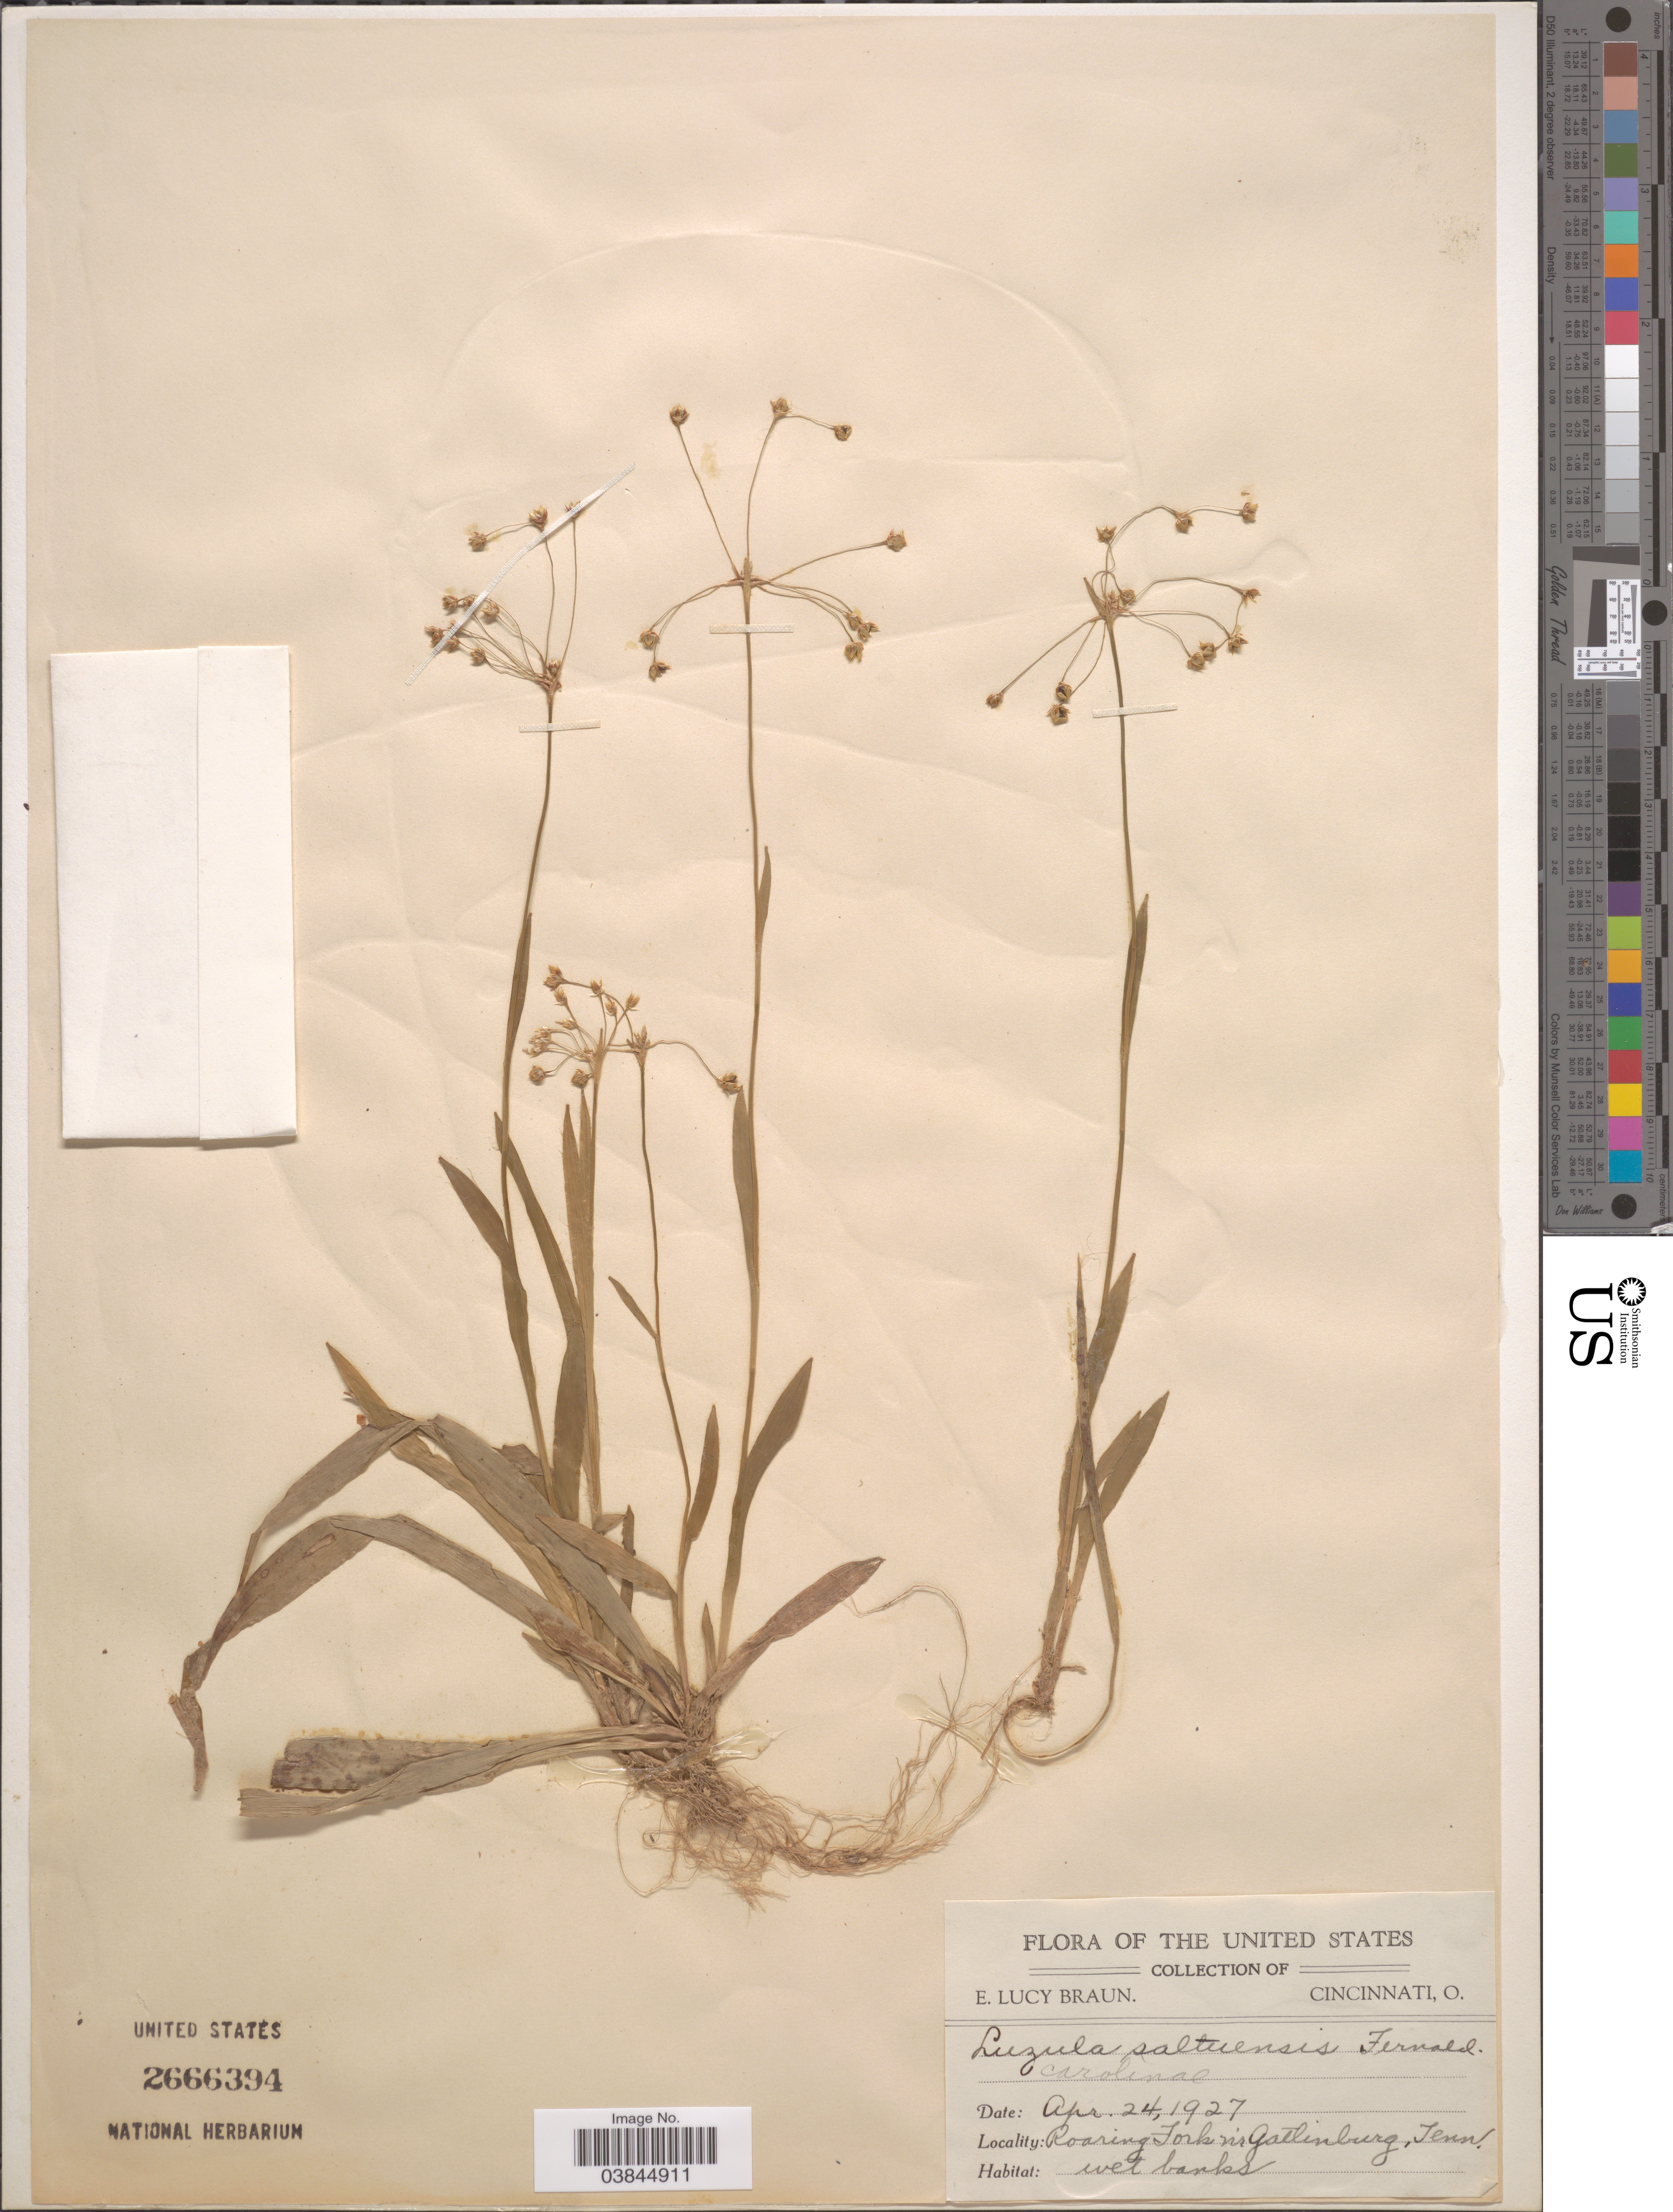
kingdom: Plantae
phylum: Tracheophyta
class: Liliopsida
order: Poales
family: Juncaceae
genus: Luzula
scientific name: Luzula acuminata var. carolinae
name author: (S. Watson) Fernald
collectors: E. L. Braun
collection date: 1927-04-24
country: United States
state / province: Tennessee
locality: Roaring Fork nr. Gatlingburg.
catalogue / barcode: US 2666394